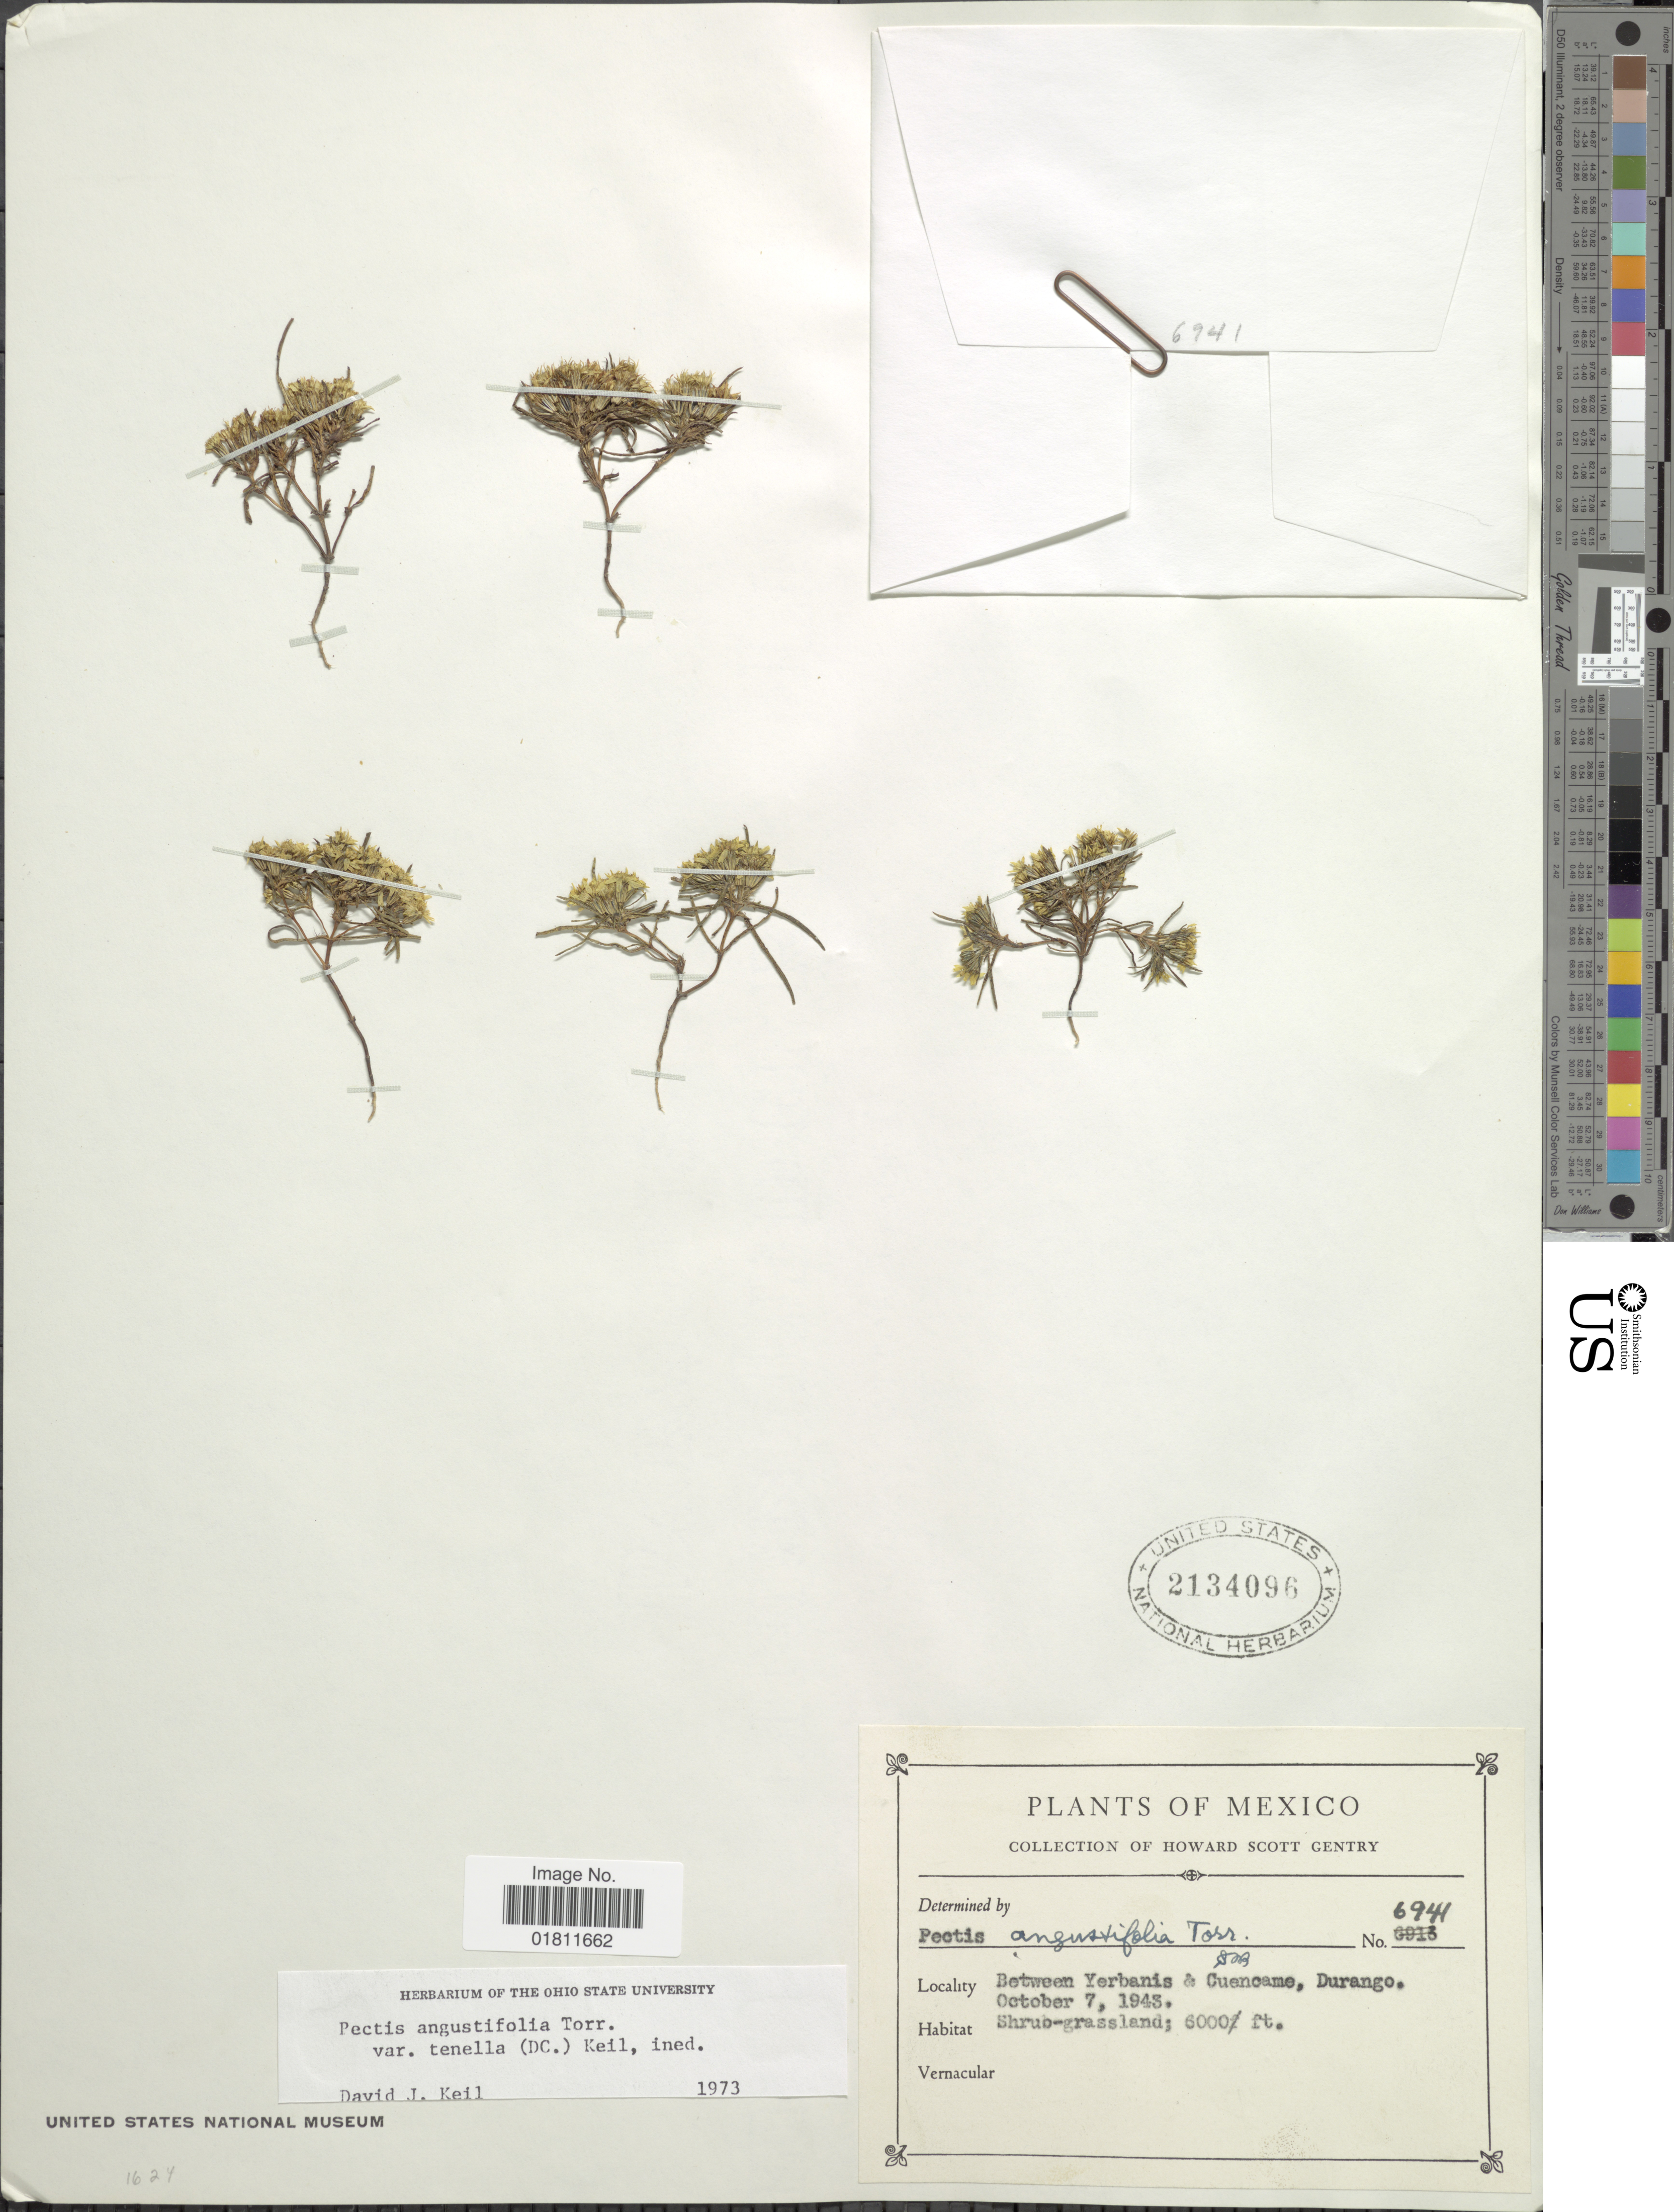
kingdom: Plantae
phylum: Tracheophyta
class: Magnoliopsida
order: Asterales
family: Asteraceae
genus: Pectis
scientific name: Pectis angustifolia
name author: Torr.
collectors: H. S. Gentry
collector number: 6941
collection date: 1943-10-07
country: Mexico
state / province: Durango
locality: Between Yerbanis & Cuencame, Durango.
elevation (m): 1829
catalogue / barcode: US 2134096